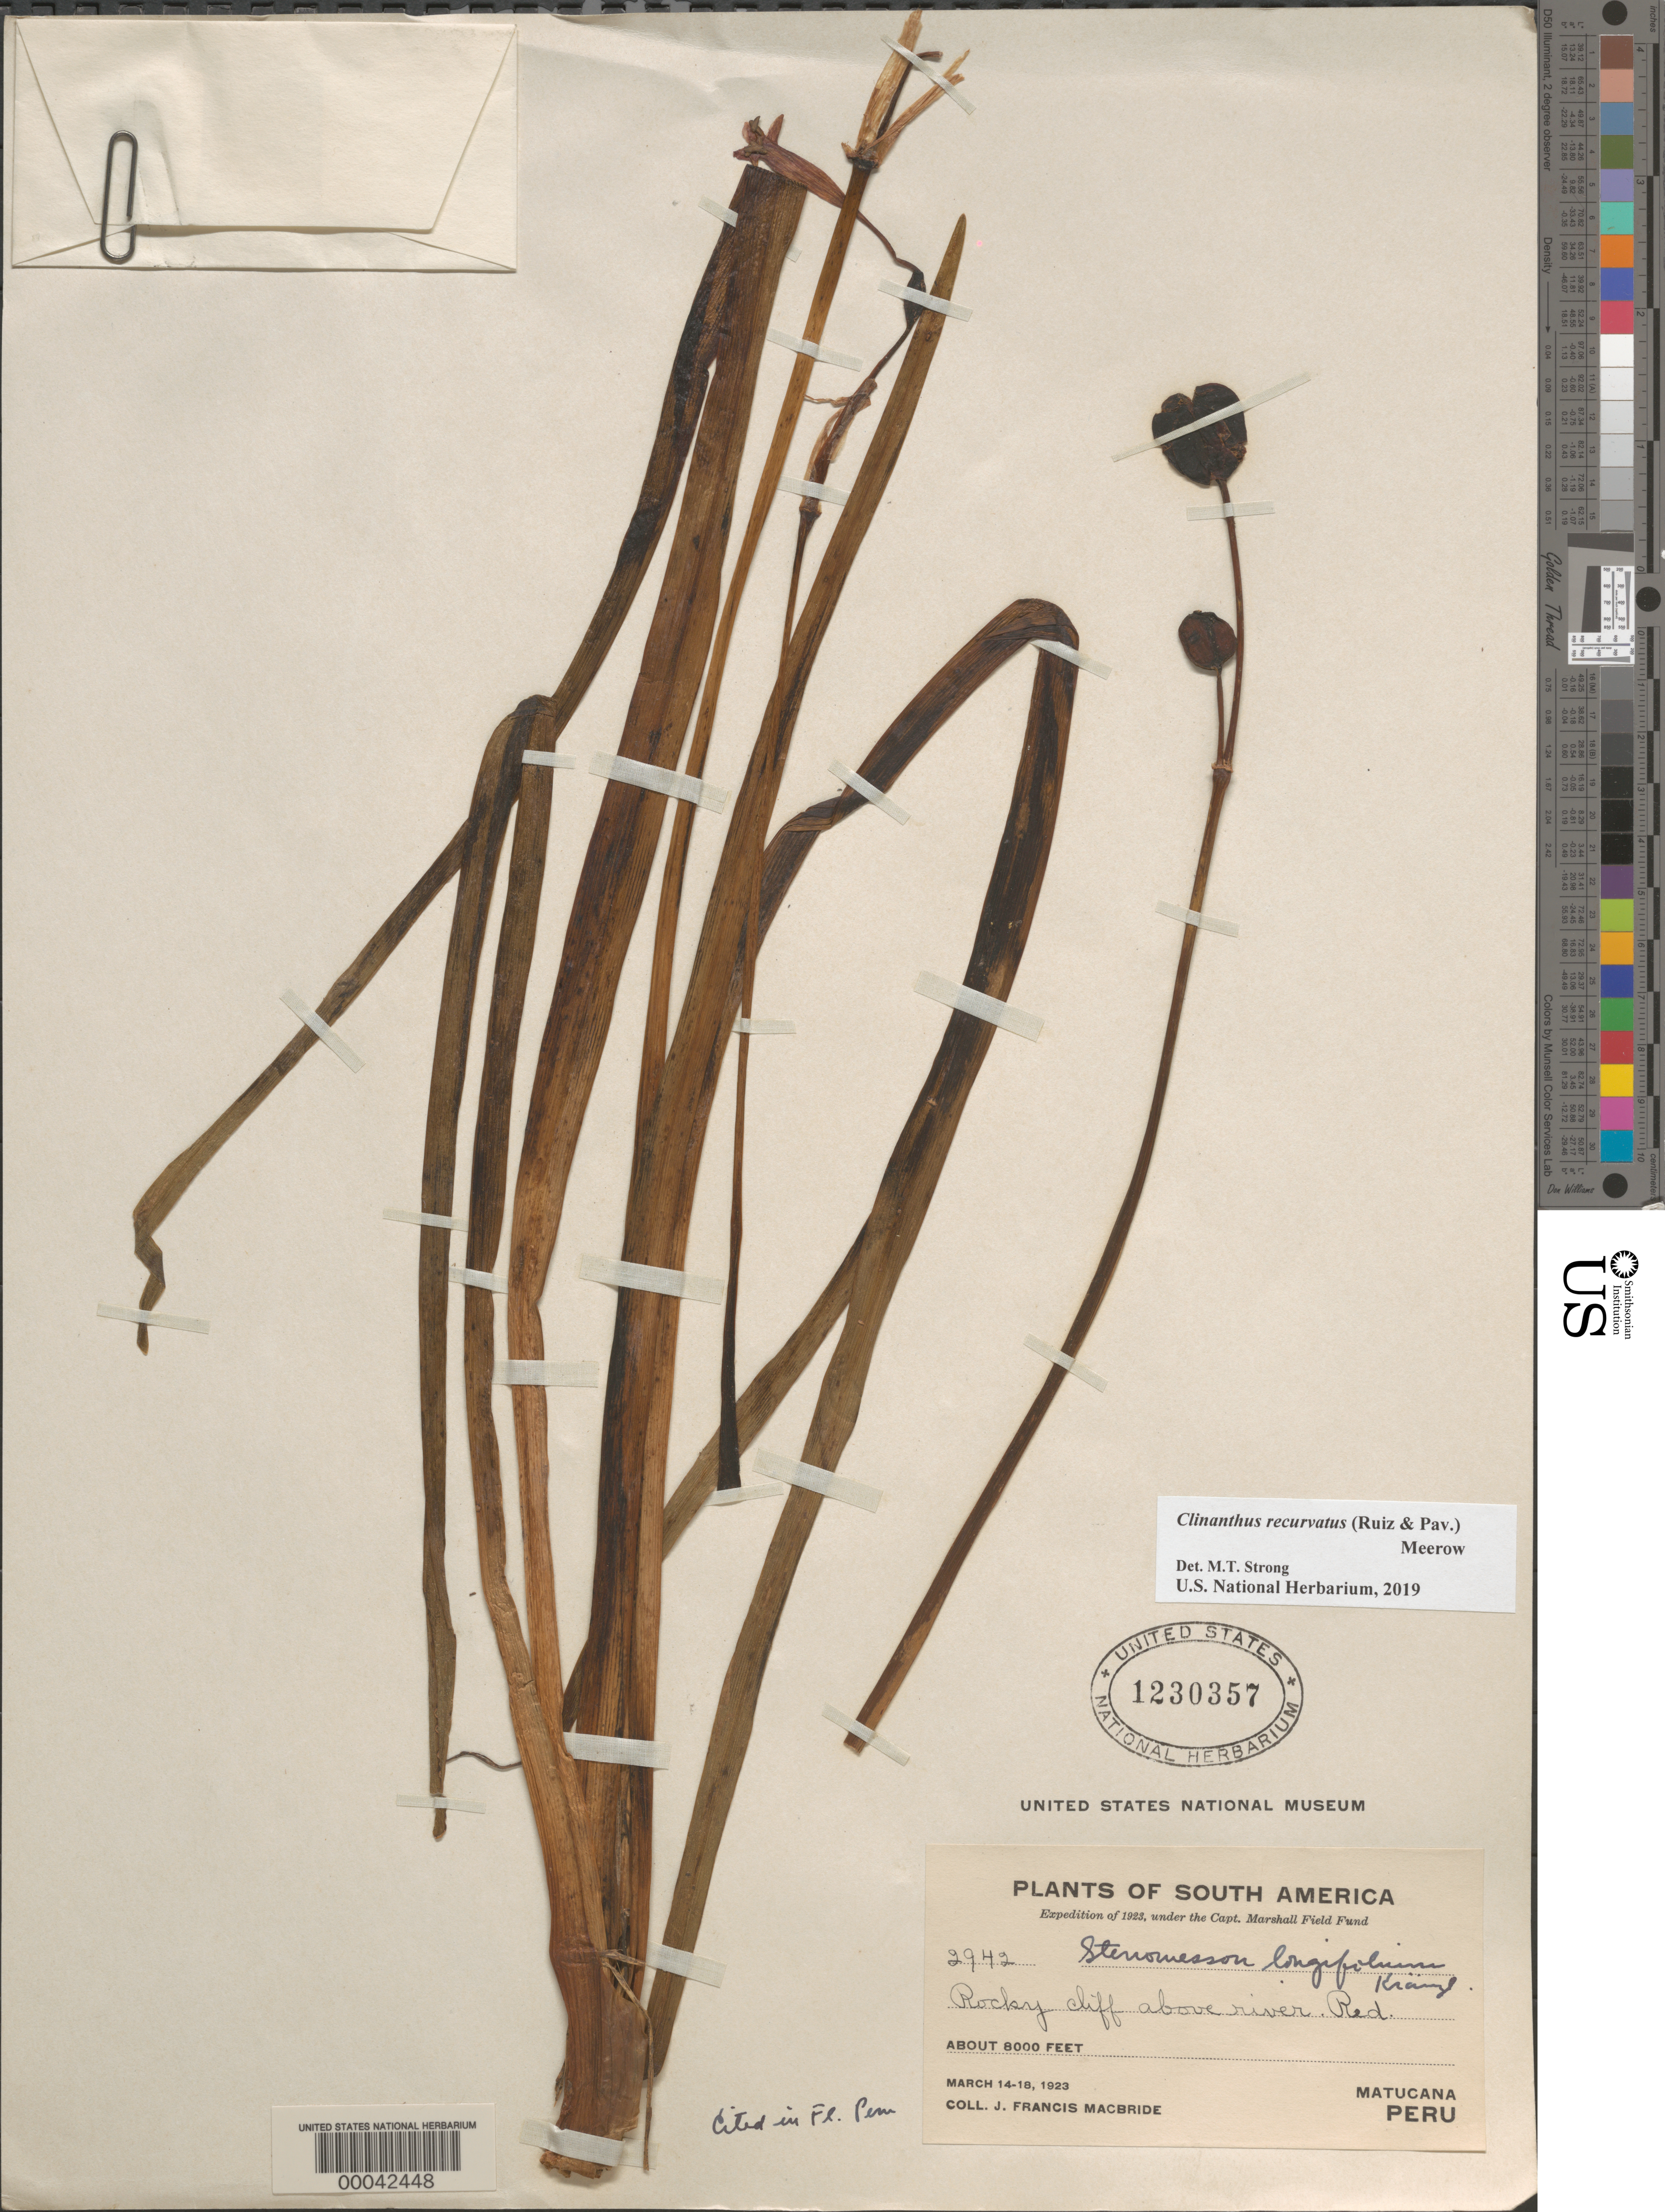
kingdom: Plantae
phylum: Tracheophyta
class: Liliopsida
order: Asparagales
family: Amaryllidaceae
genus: Clinanthus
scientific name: Clinanthus recurvatus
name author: (Ruiz & Pav.) Meerow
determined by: Strong, Mark T., (BOT), Smithsonian Institution - National Museum of Natural History (UNITED STATES)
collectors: J. F. Macbride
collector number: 2942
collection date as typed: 14 Mar 1923 to 18 Mar 1923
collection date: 1923-03-14/1923-03-18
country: Peru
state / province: Lima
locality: Matucana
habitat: Rocky cliff above river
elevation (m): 2438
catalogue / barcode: US 1230357